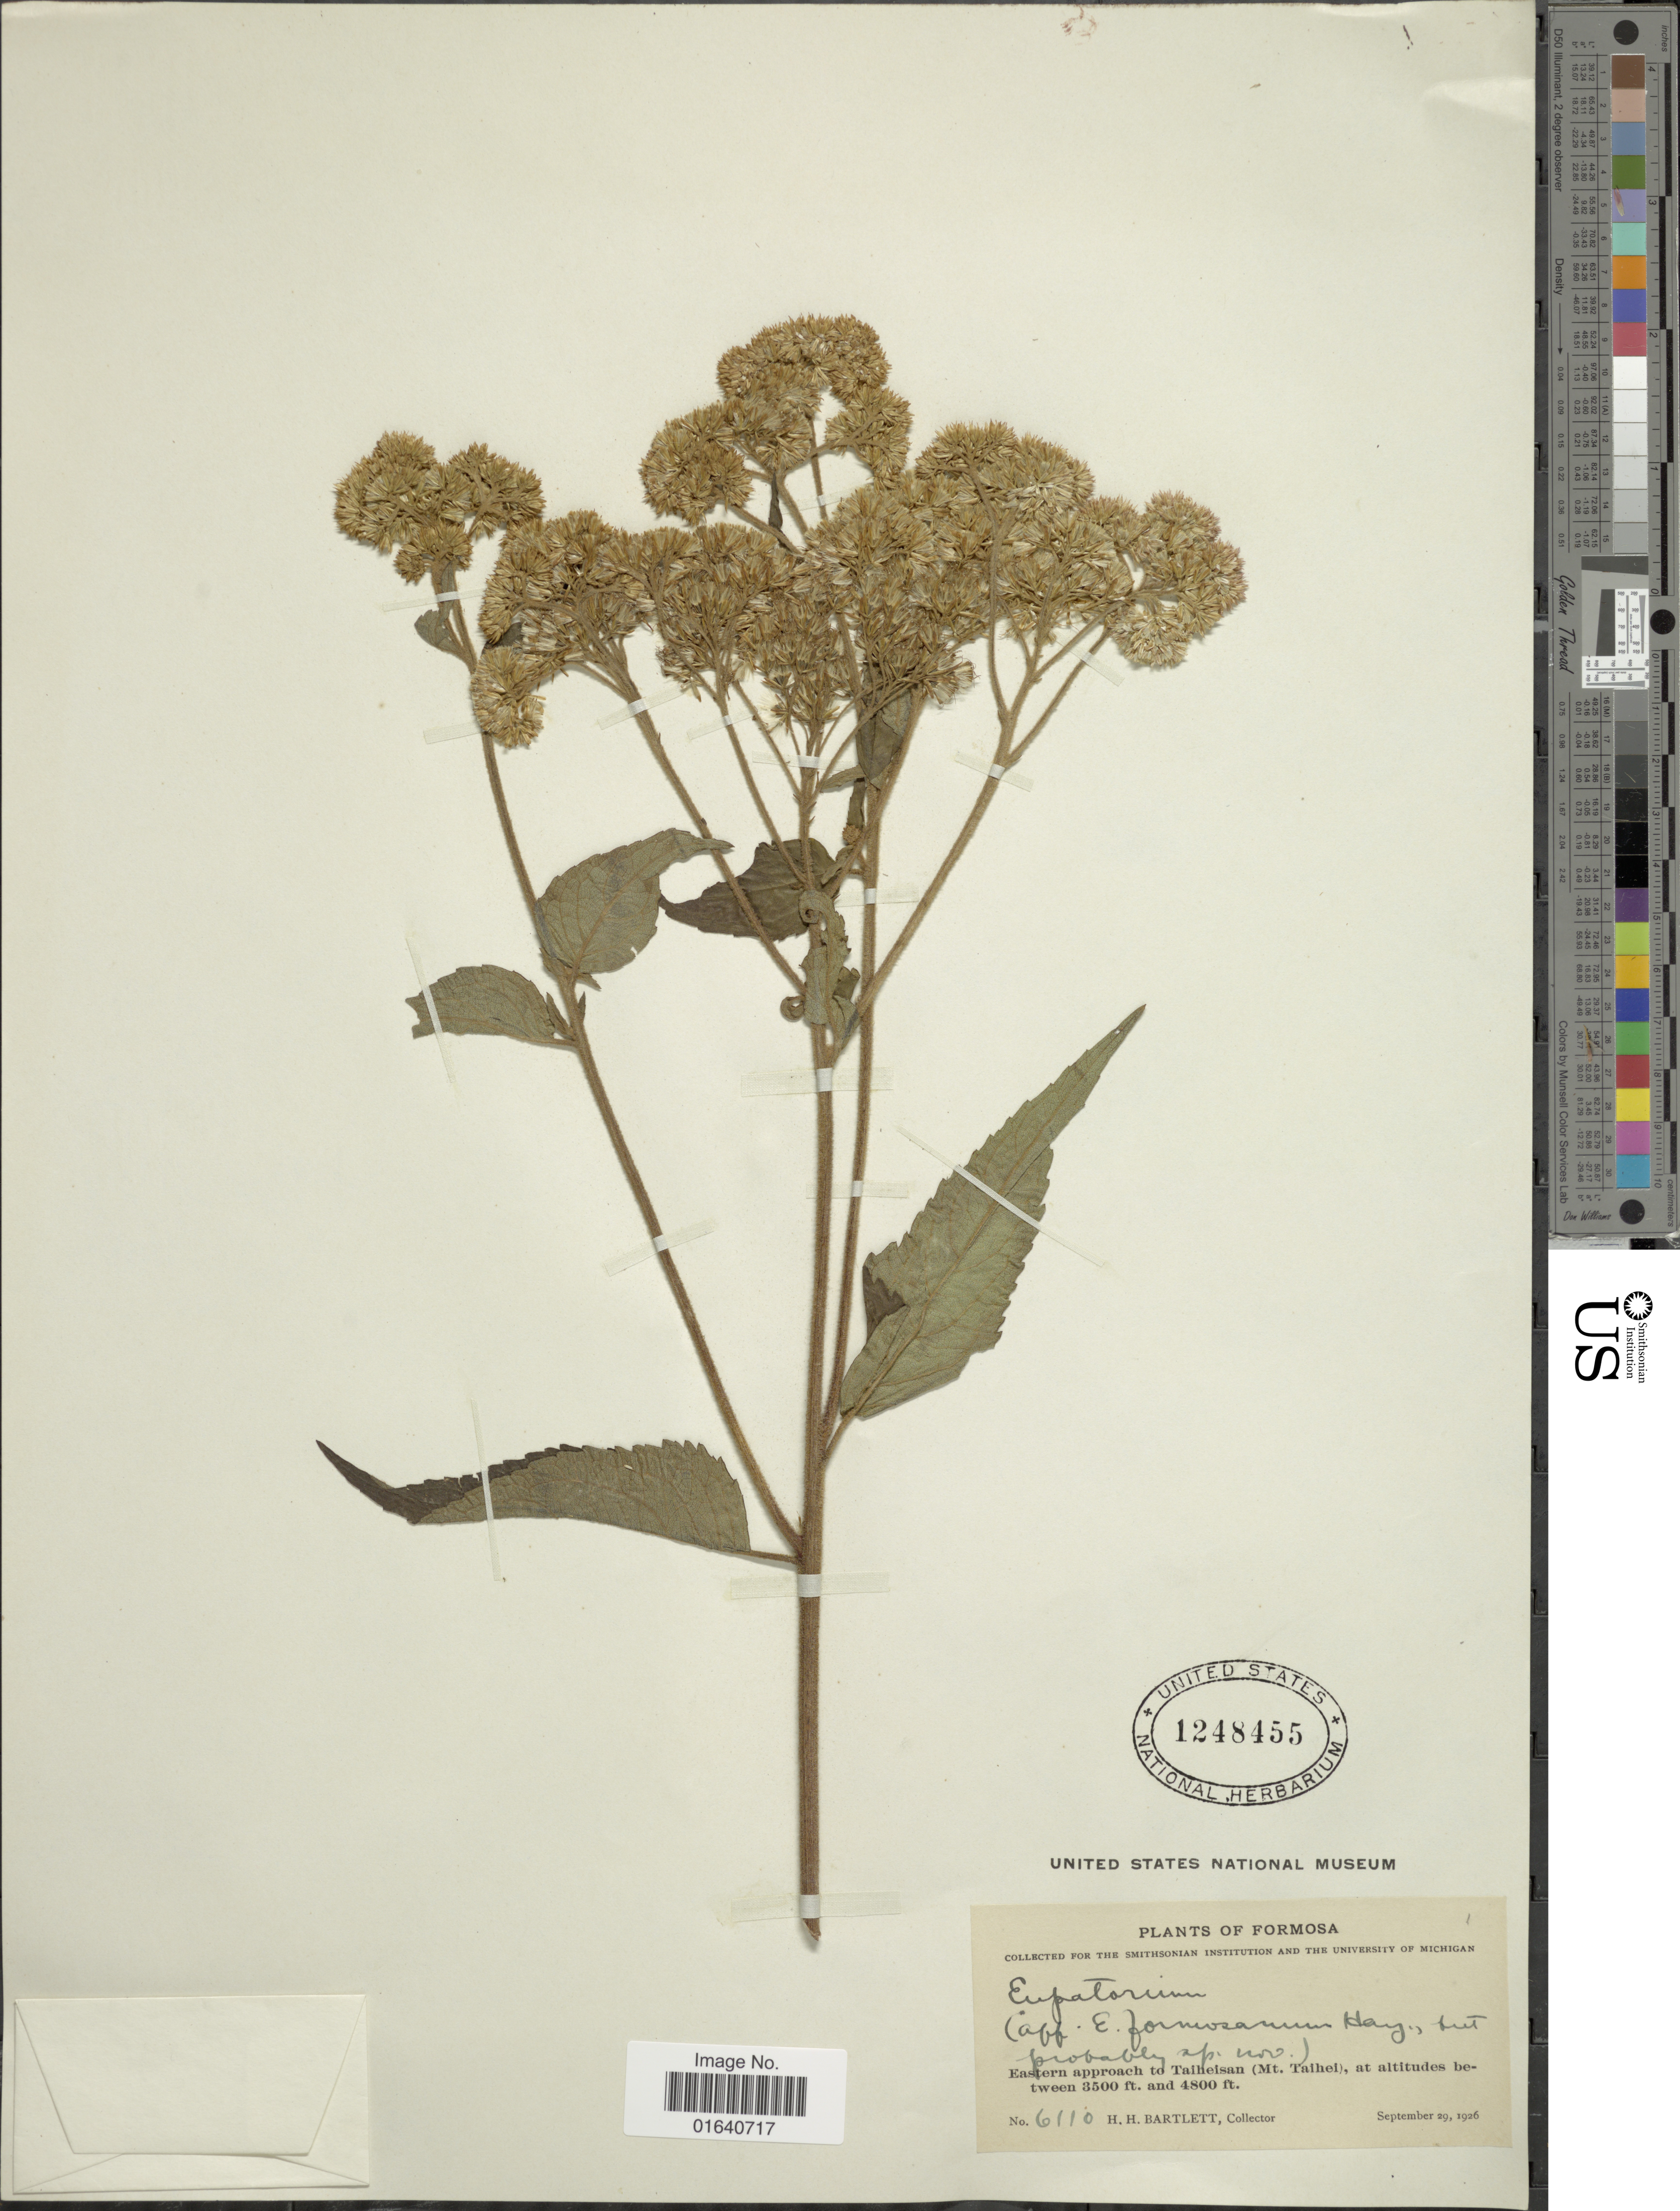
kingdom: Plantae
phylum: Tracheophyta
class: Magnoliopsida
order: Asterales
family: Asteraceae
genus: Eupatorium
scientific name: Eupatorium formosanum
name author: Hayata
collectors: H. H. Bartlett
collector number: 6110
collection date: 1926-09-29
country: Taiwan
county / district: Yilan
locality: Formosa, Eastern approach to Taiheisan (Mt. Taihei)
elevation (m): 1067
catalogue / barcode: US 1248455